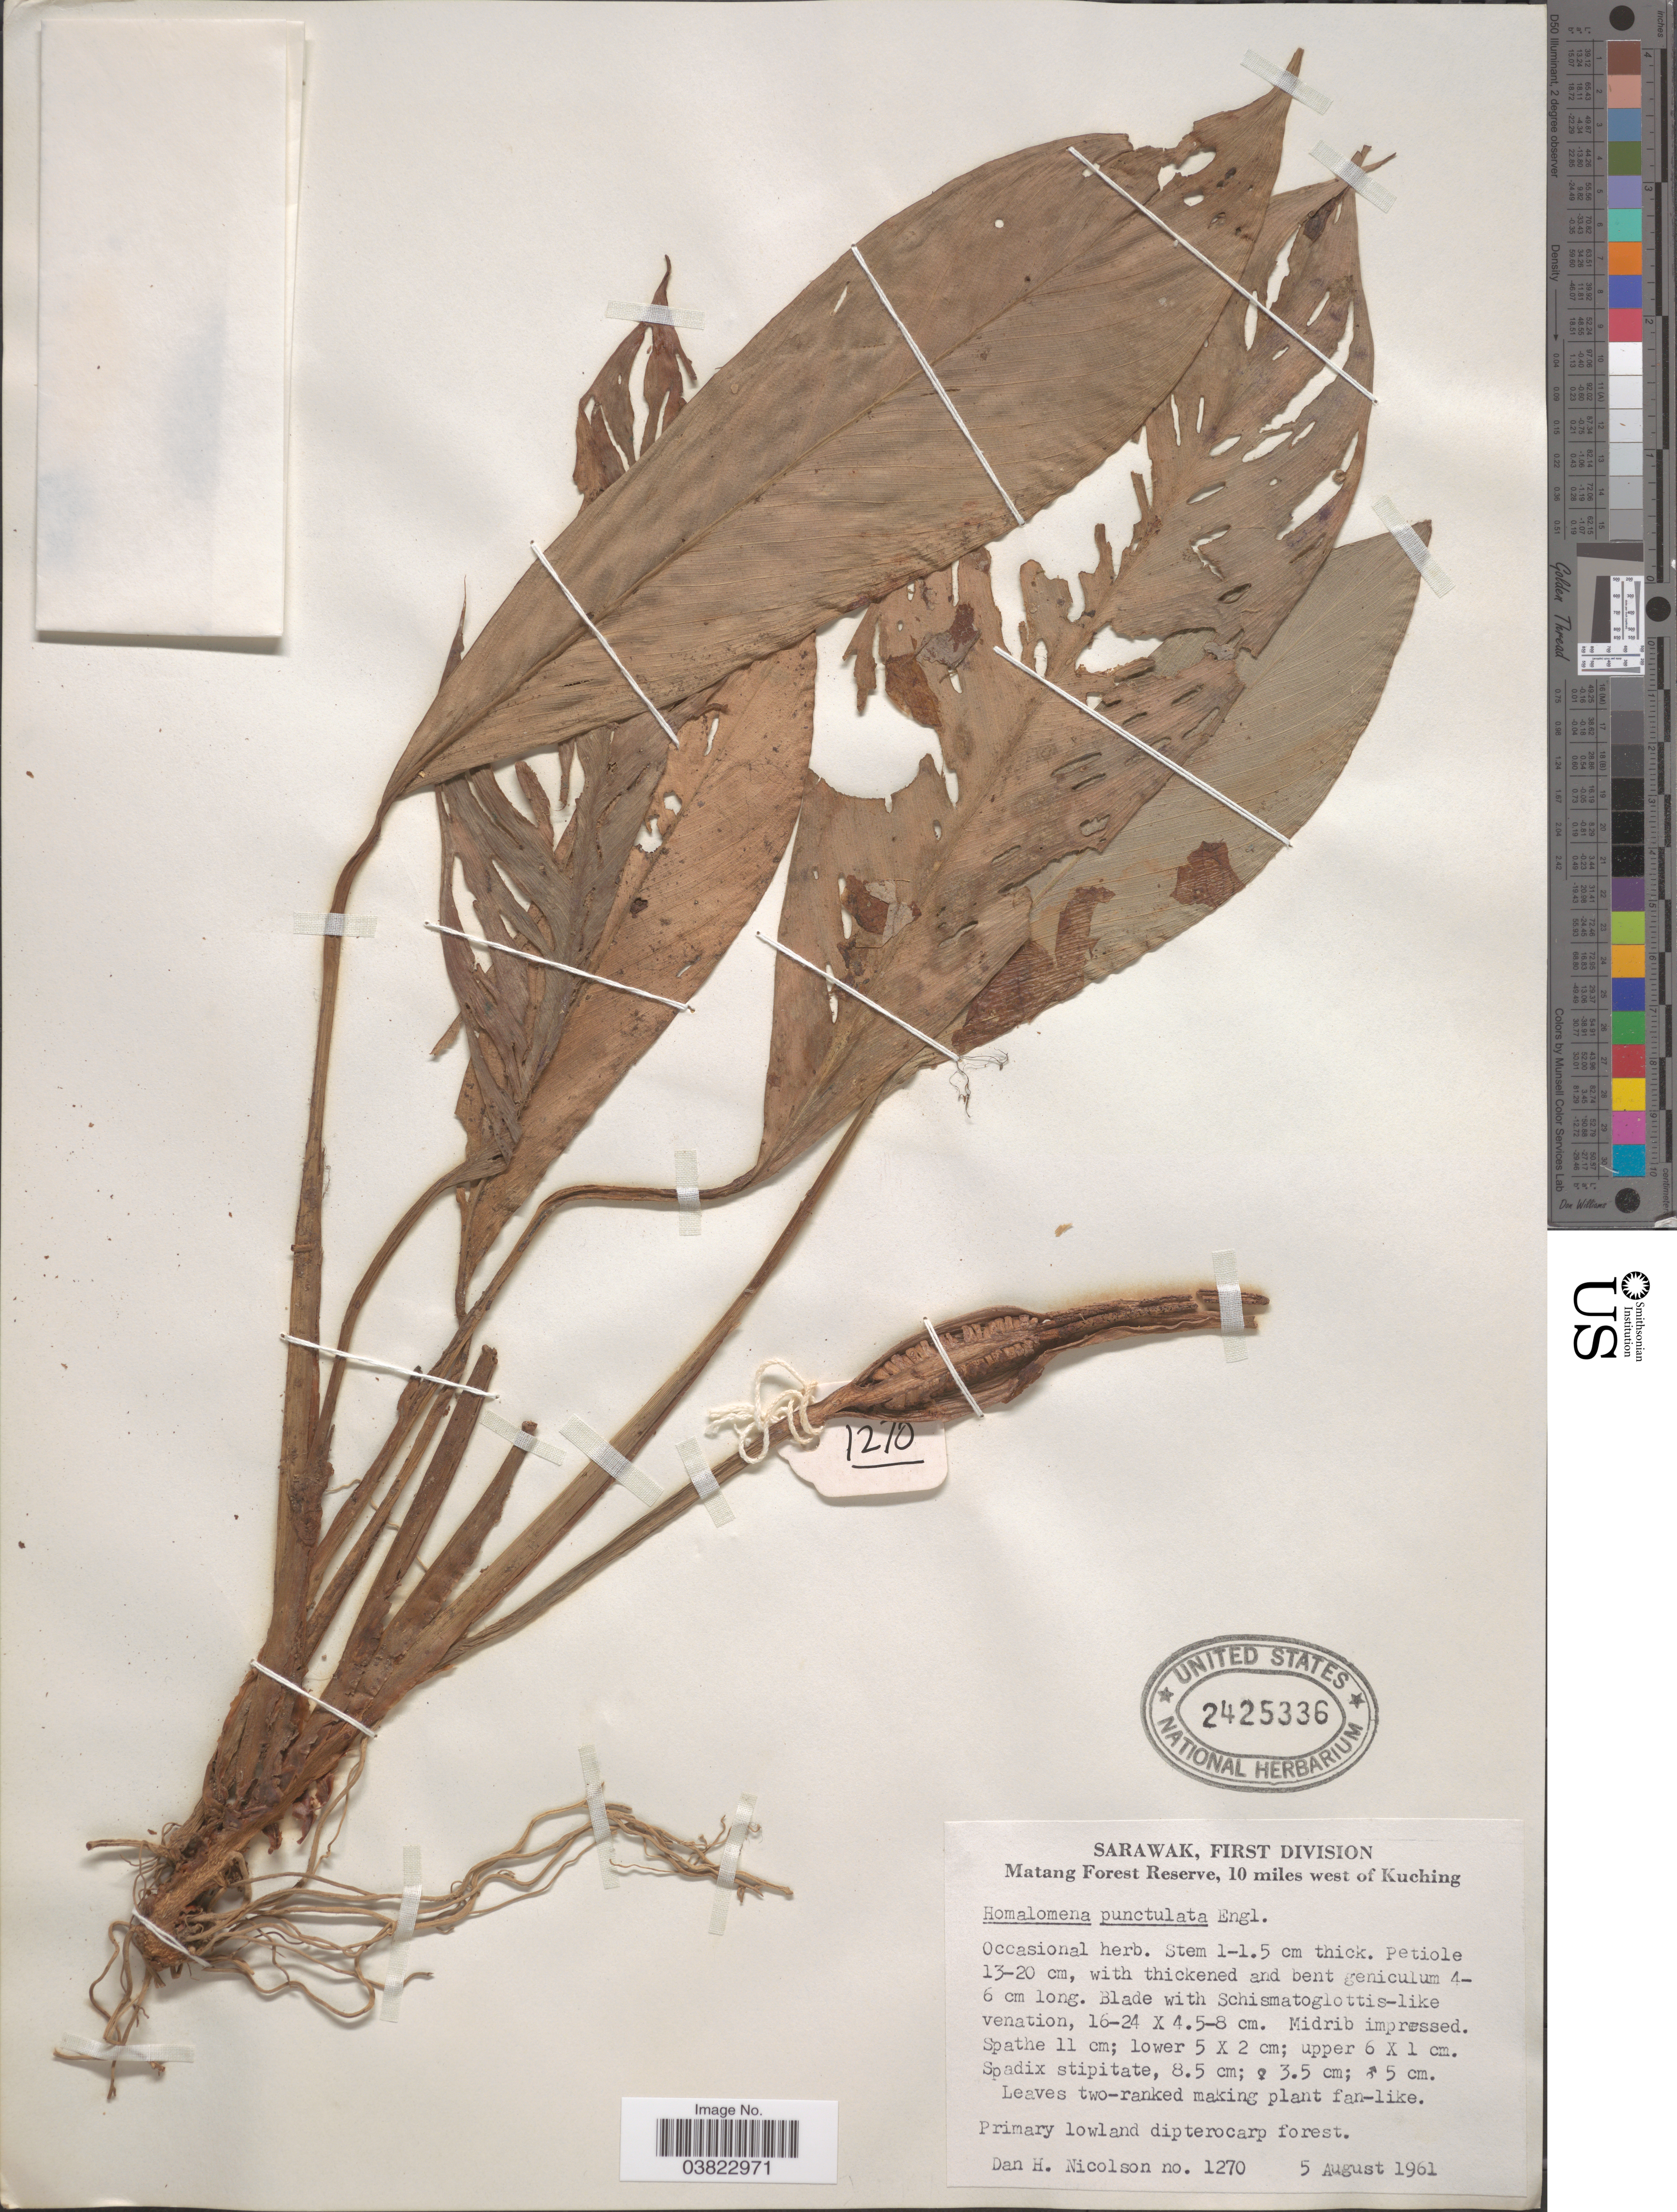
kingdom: Plantae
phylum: Tracheophyta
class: Liliopsida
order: Alismatales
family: Araceae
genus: Homalomena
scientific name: Homalomena punctulata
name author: Engl.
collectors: D. H. Nicolson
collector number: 1270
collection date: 1961-08-05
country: Malaysia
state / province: Sarawak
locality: First Division. Matang Forest Reserve, 10 miles west of Kuching.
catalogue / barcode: US 2425336